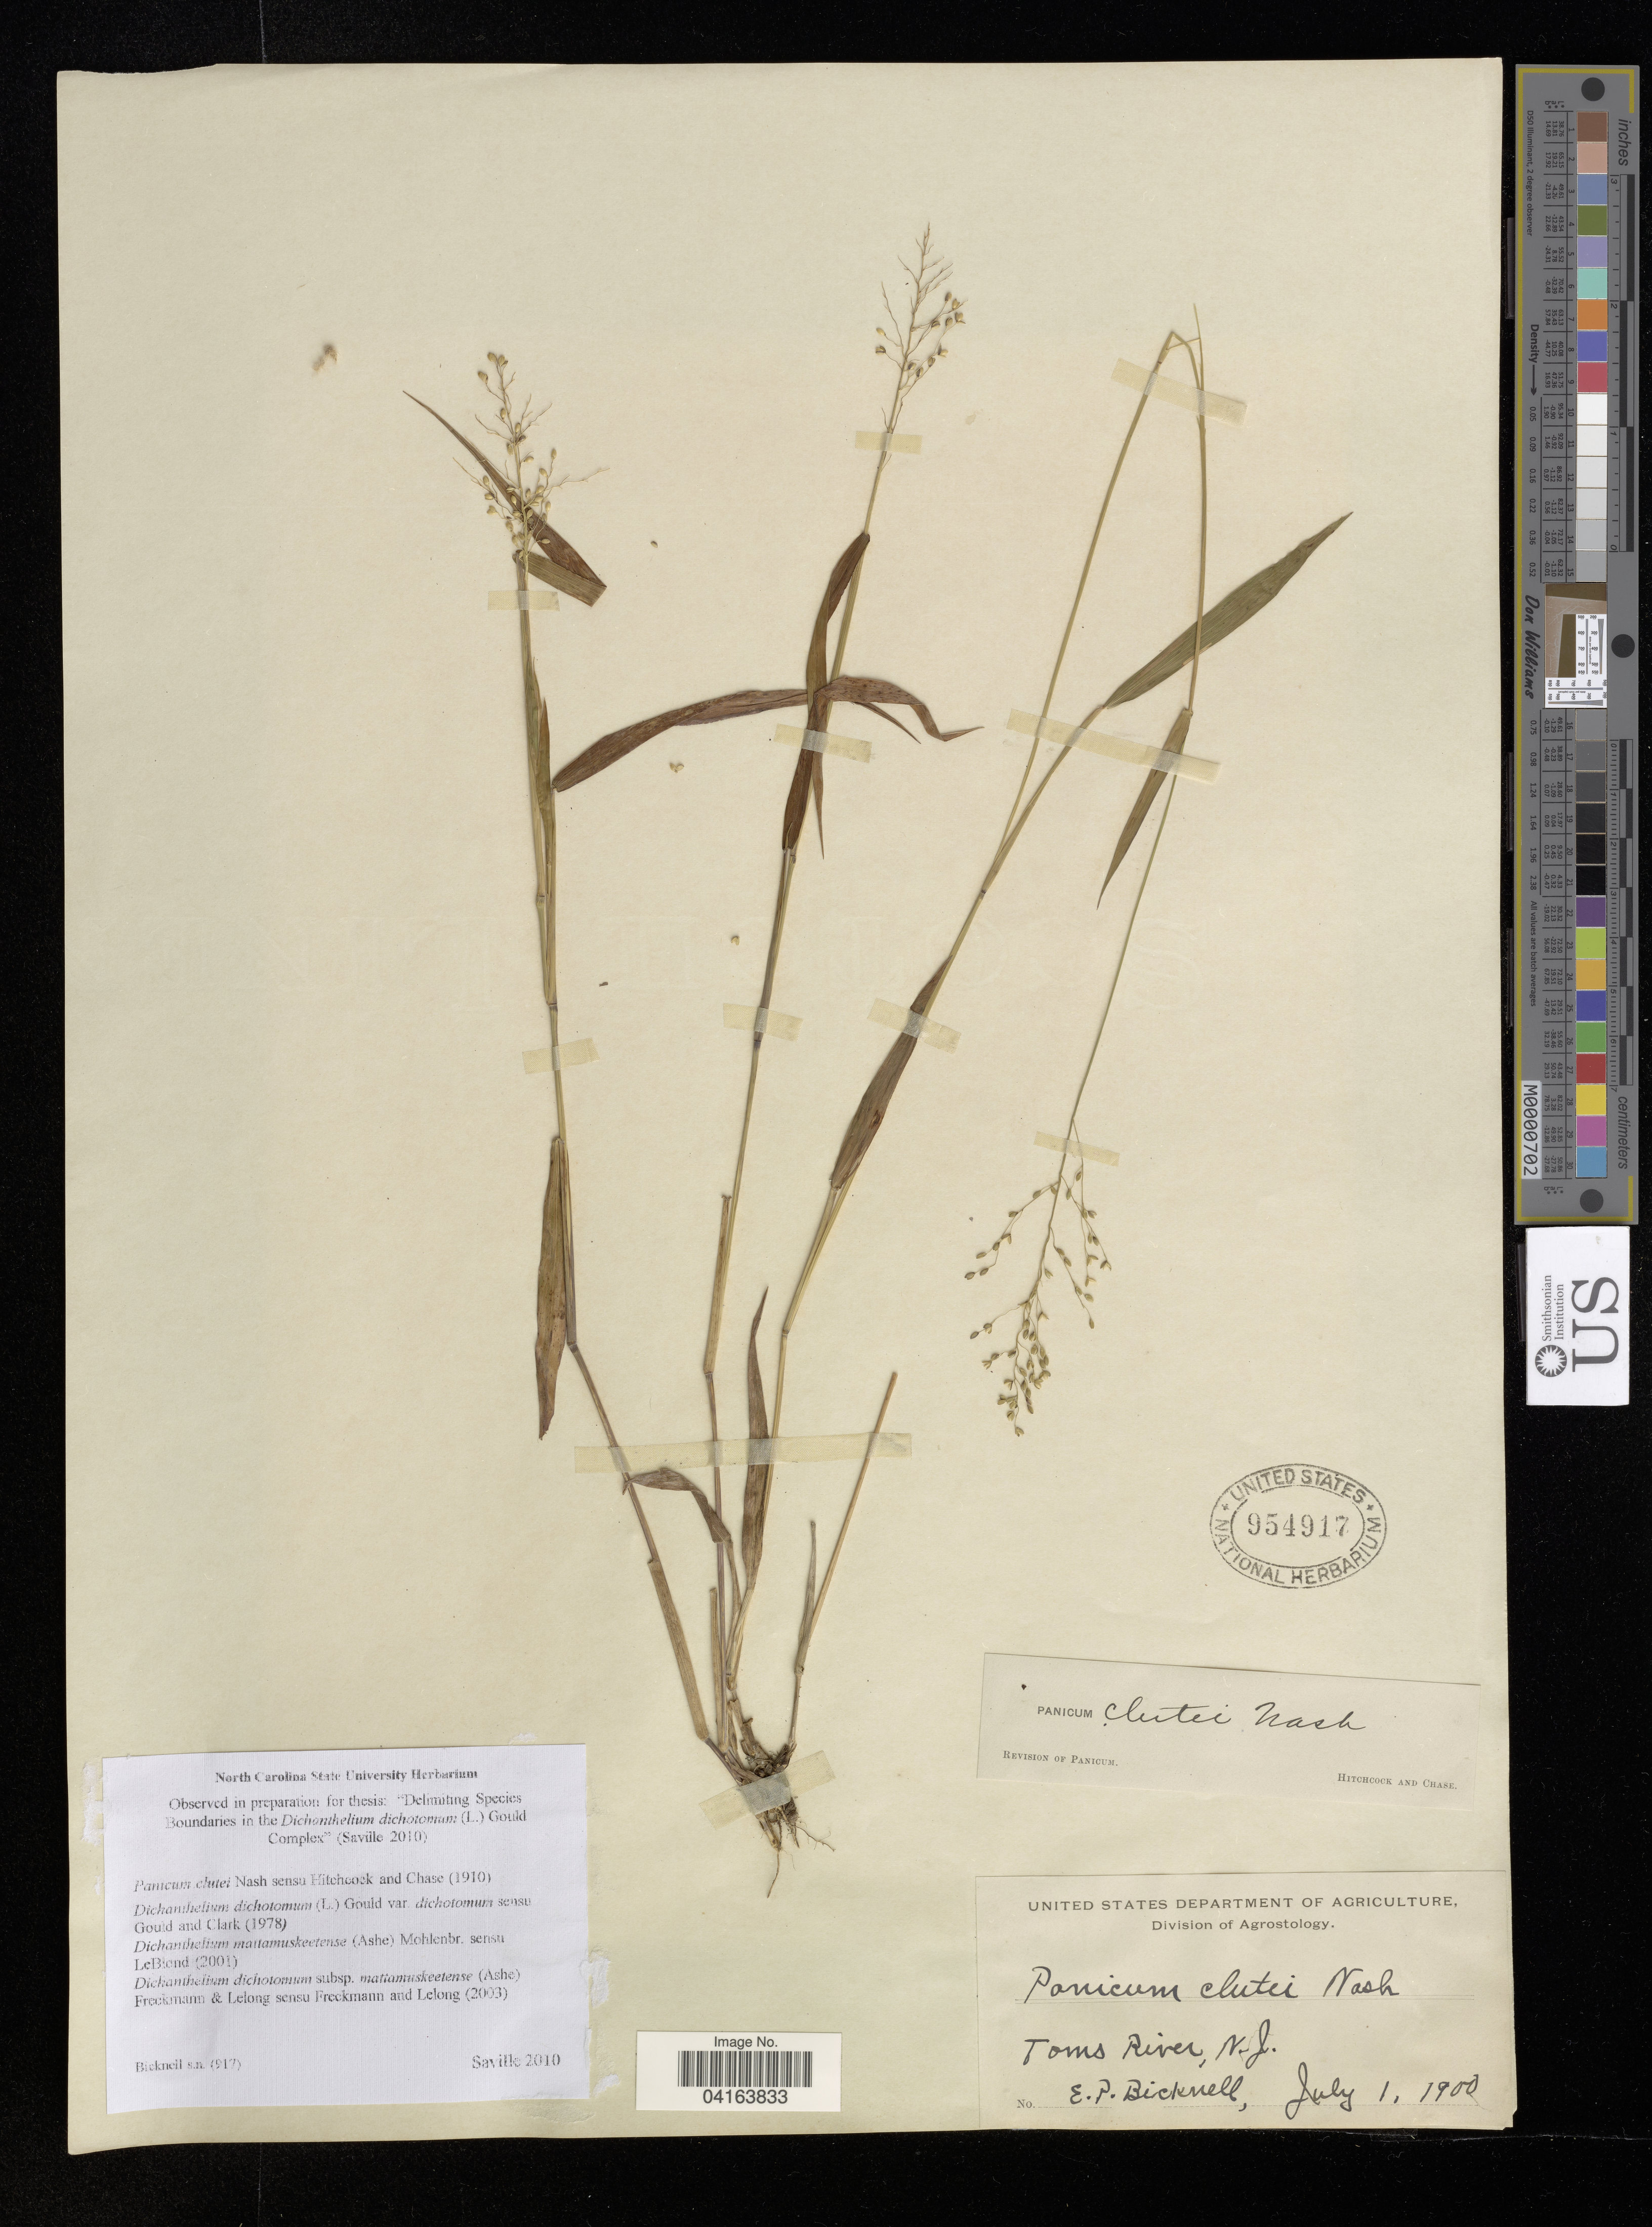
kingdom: Plantae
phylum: Tracheophyta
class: Liliopsida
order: Poales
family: Poaceae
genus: Dichanthelium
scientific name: Dichanthelium dichotomum subsp. mattamuskeetense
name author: (Ashe) Freckmann & Lelong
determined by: Saville, A. C., (NCSC), North Carolina State University (UNITED STATES)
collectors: E. P. Bicknell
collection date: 1900-07-01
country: United States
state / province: New Jersey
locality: Toms River.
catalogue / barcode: US 954917